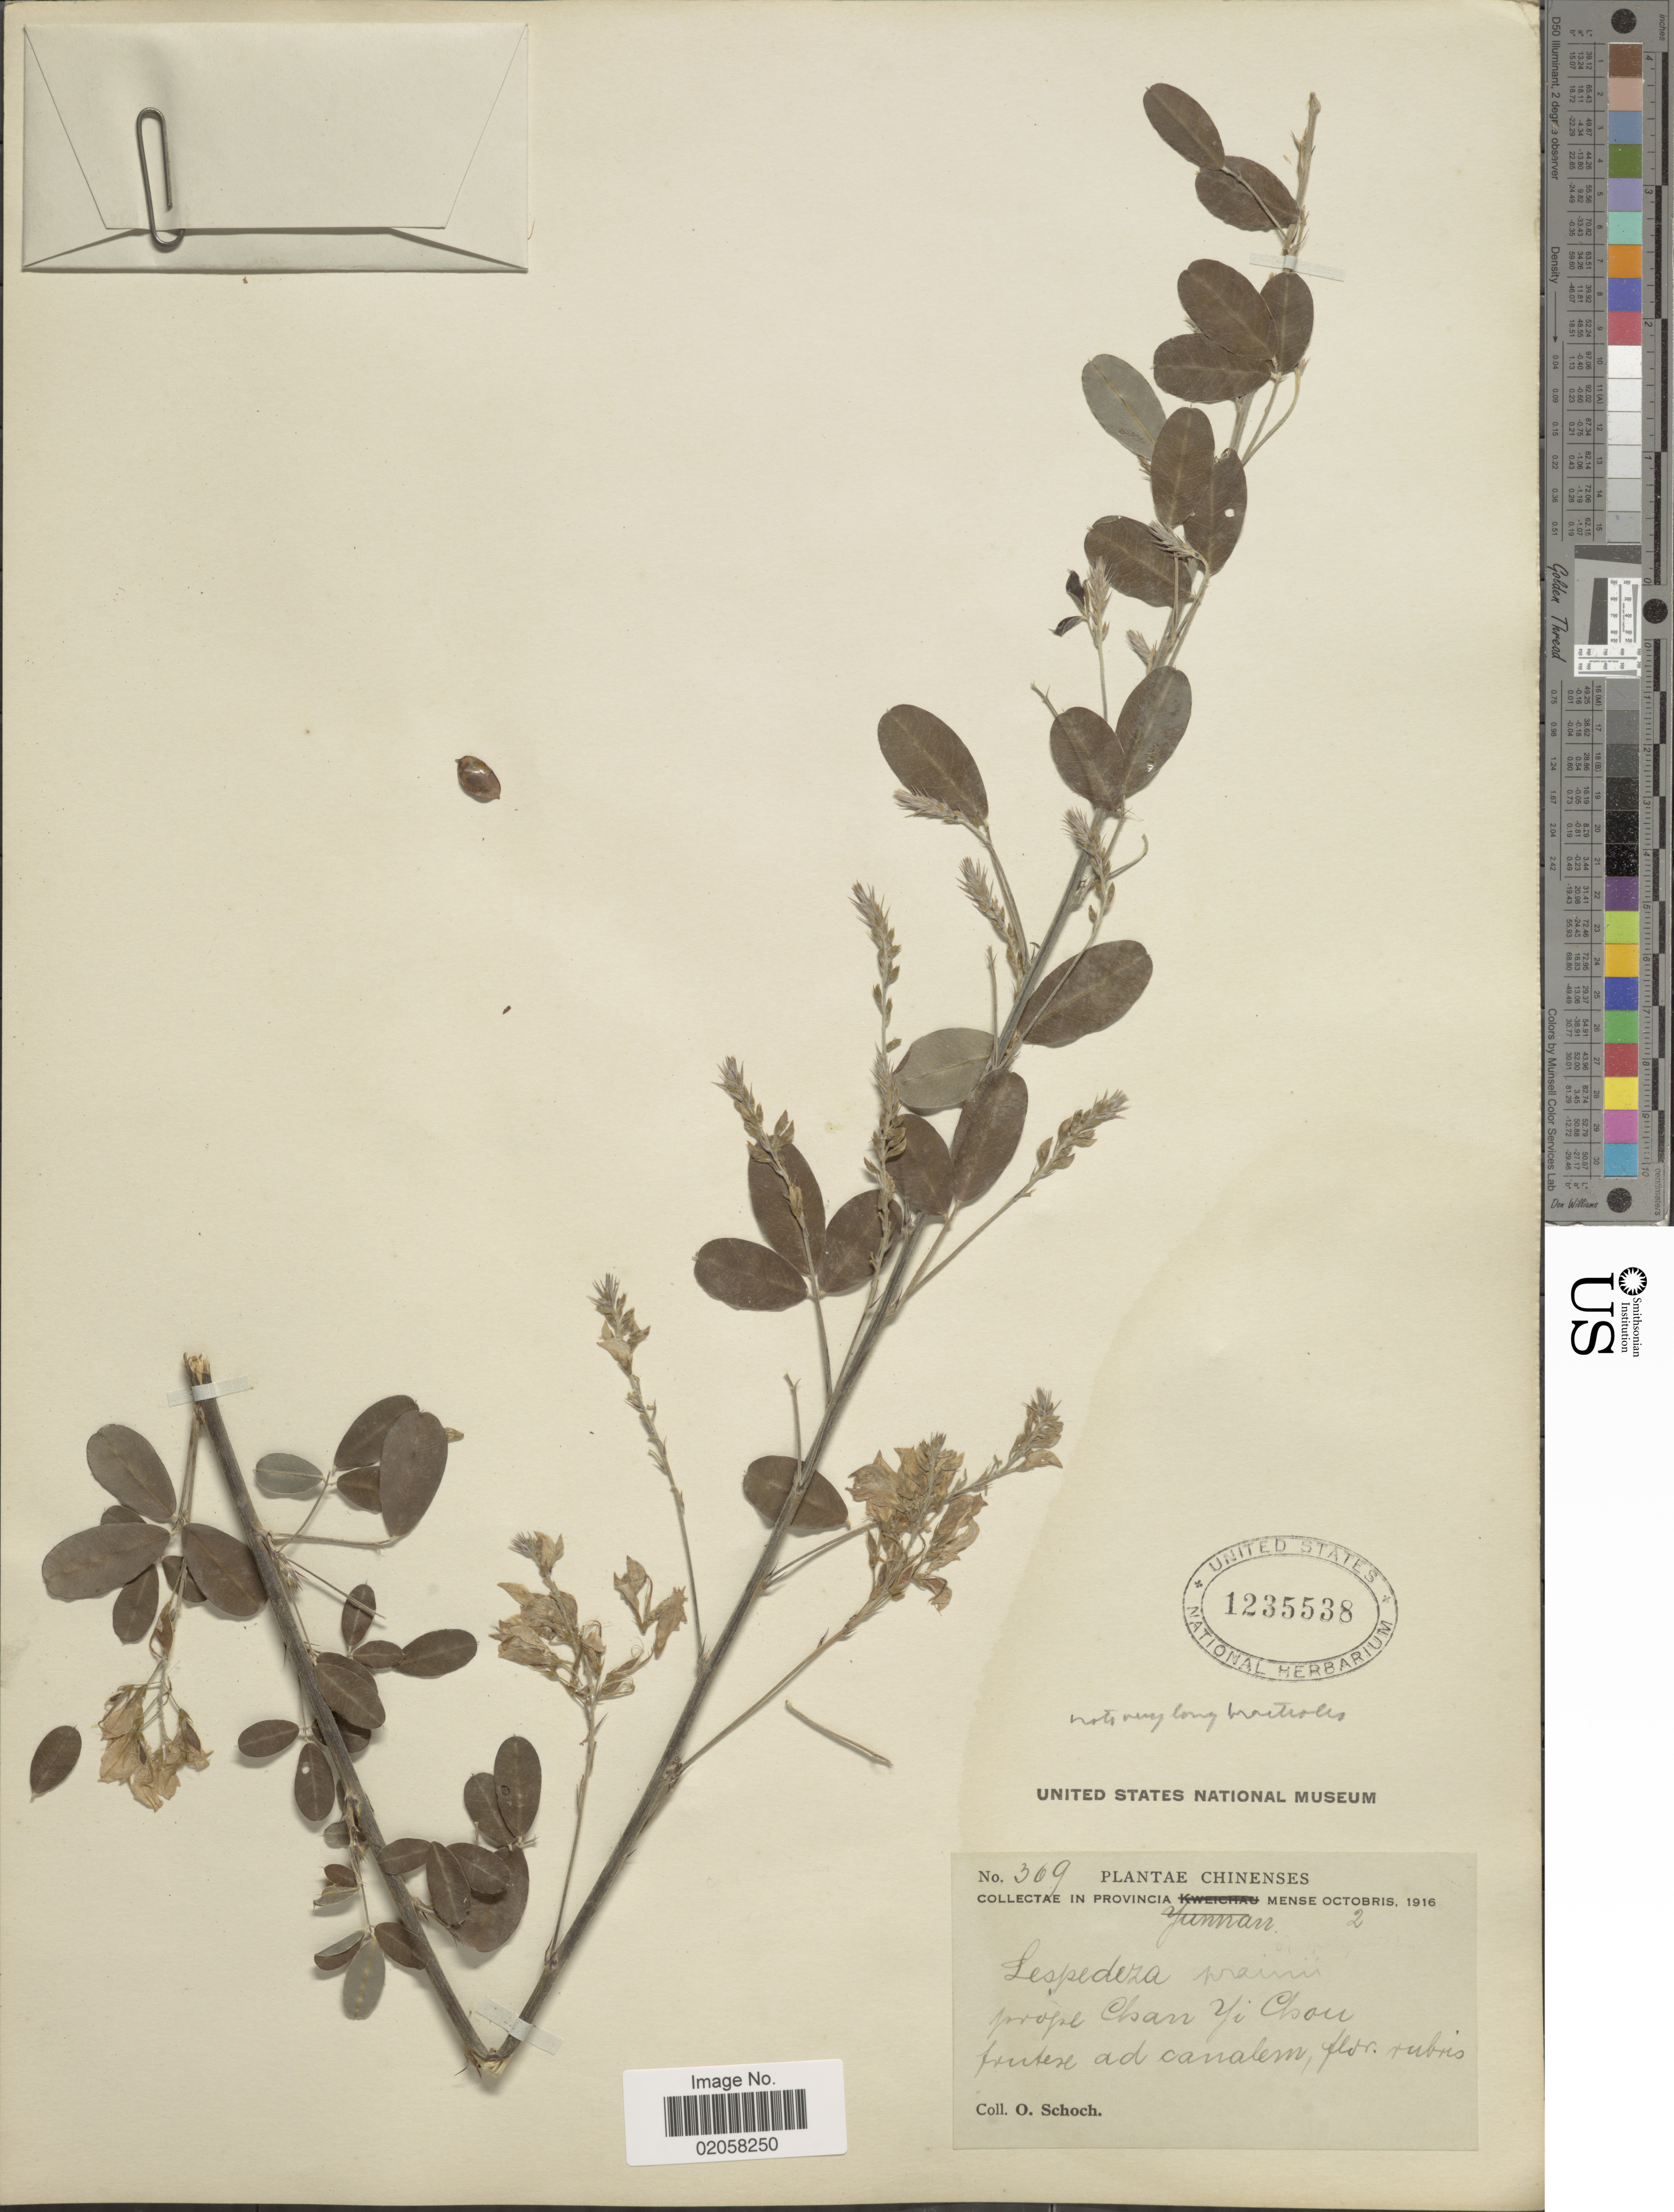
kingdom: Plantae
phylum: Tracheophyta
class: Magnoliopsida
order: Fabales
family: Fabaceae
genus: Campylotropis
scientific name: Campylotropis prainii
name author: (Collett & Hemsl.) Schindl.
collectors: O. Schoch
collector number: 369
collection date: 1916-10-02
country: China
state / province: Yunnan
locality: Prope Chan Yi Chou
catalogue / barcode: US 1235538